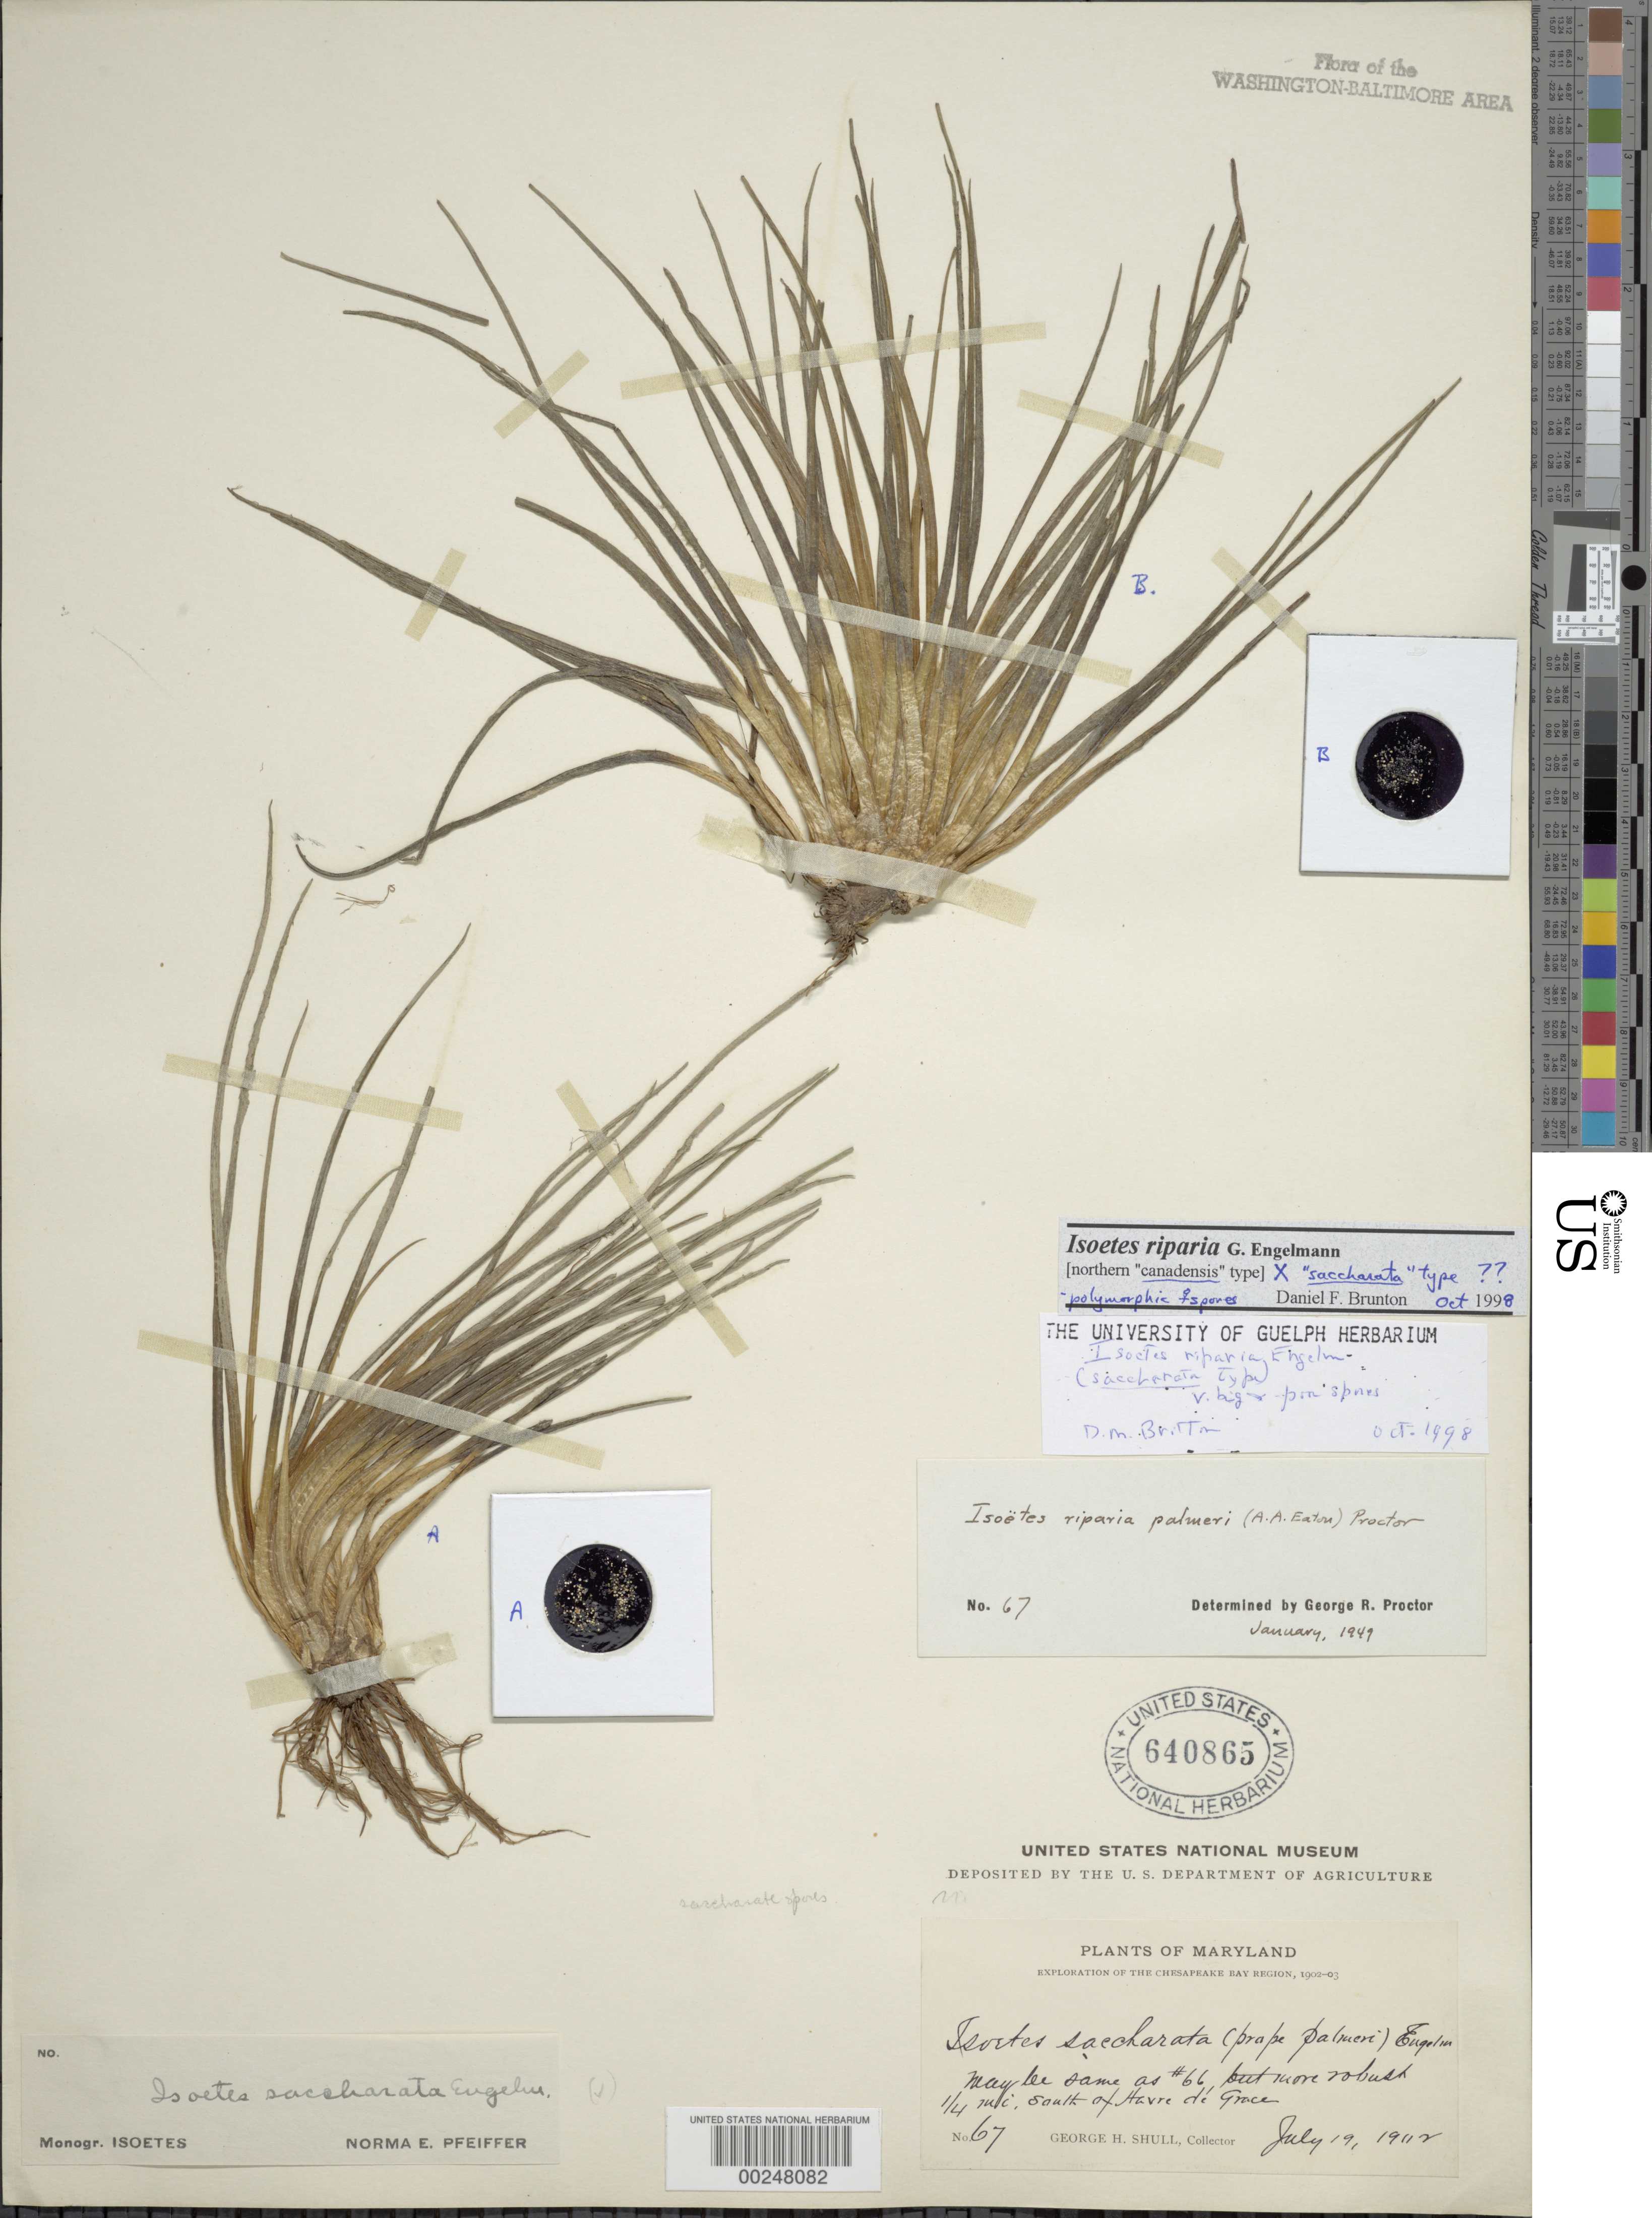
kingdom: Plantae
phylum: Tracheophyta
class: Lycopodiopsida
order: Isoetales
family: Isoetaceae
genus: Isoetes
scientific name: Isoetes riparia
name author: Engelm. ex A. Braun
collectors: G. H. Shull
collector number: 67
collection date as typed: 19 Jul 1912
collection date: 1912-07-19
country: United States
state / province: Maryland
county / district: Harford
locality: South of Havre De Grace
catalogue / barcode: US 640865